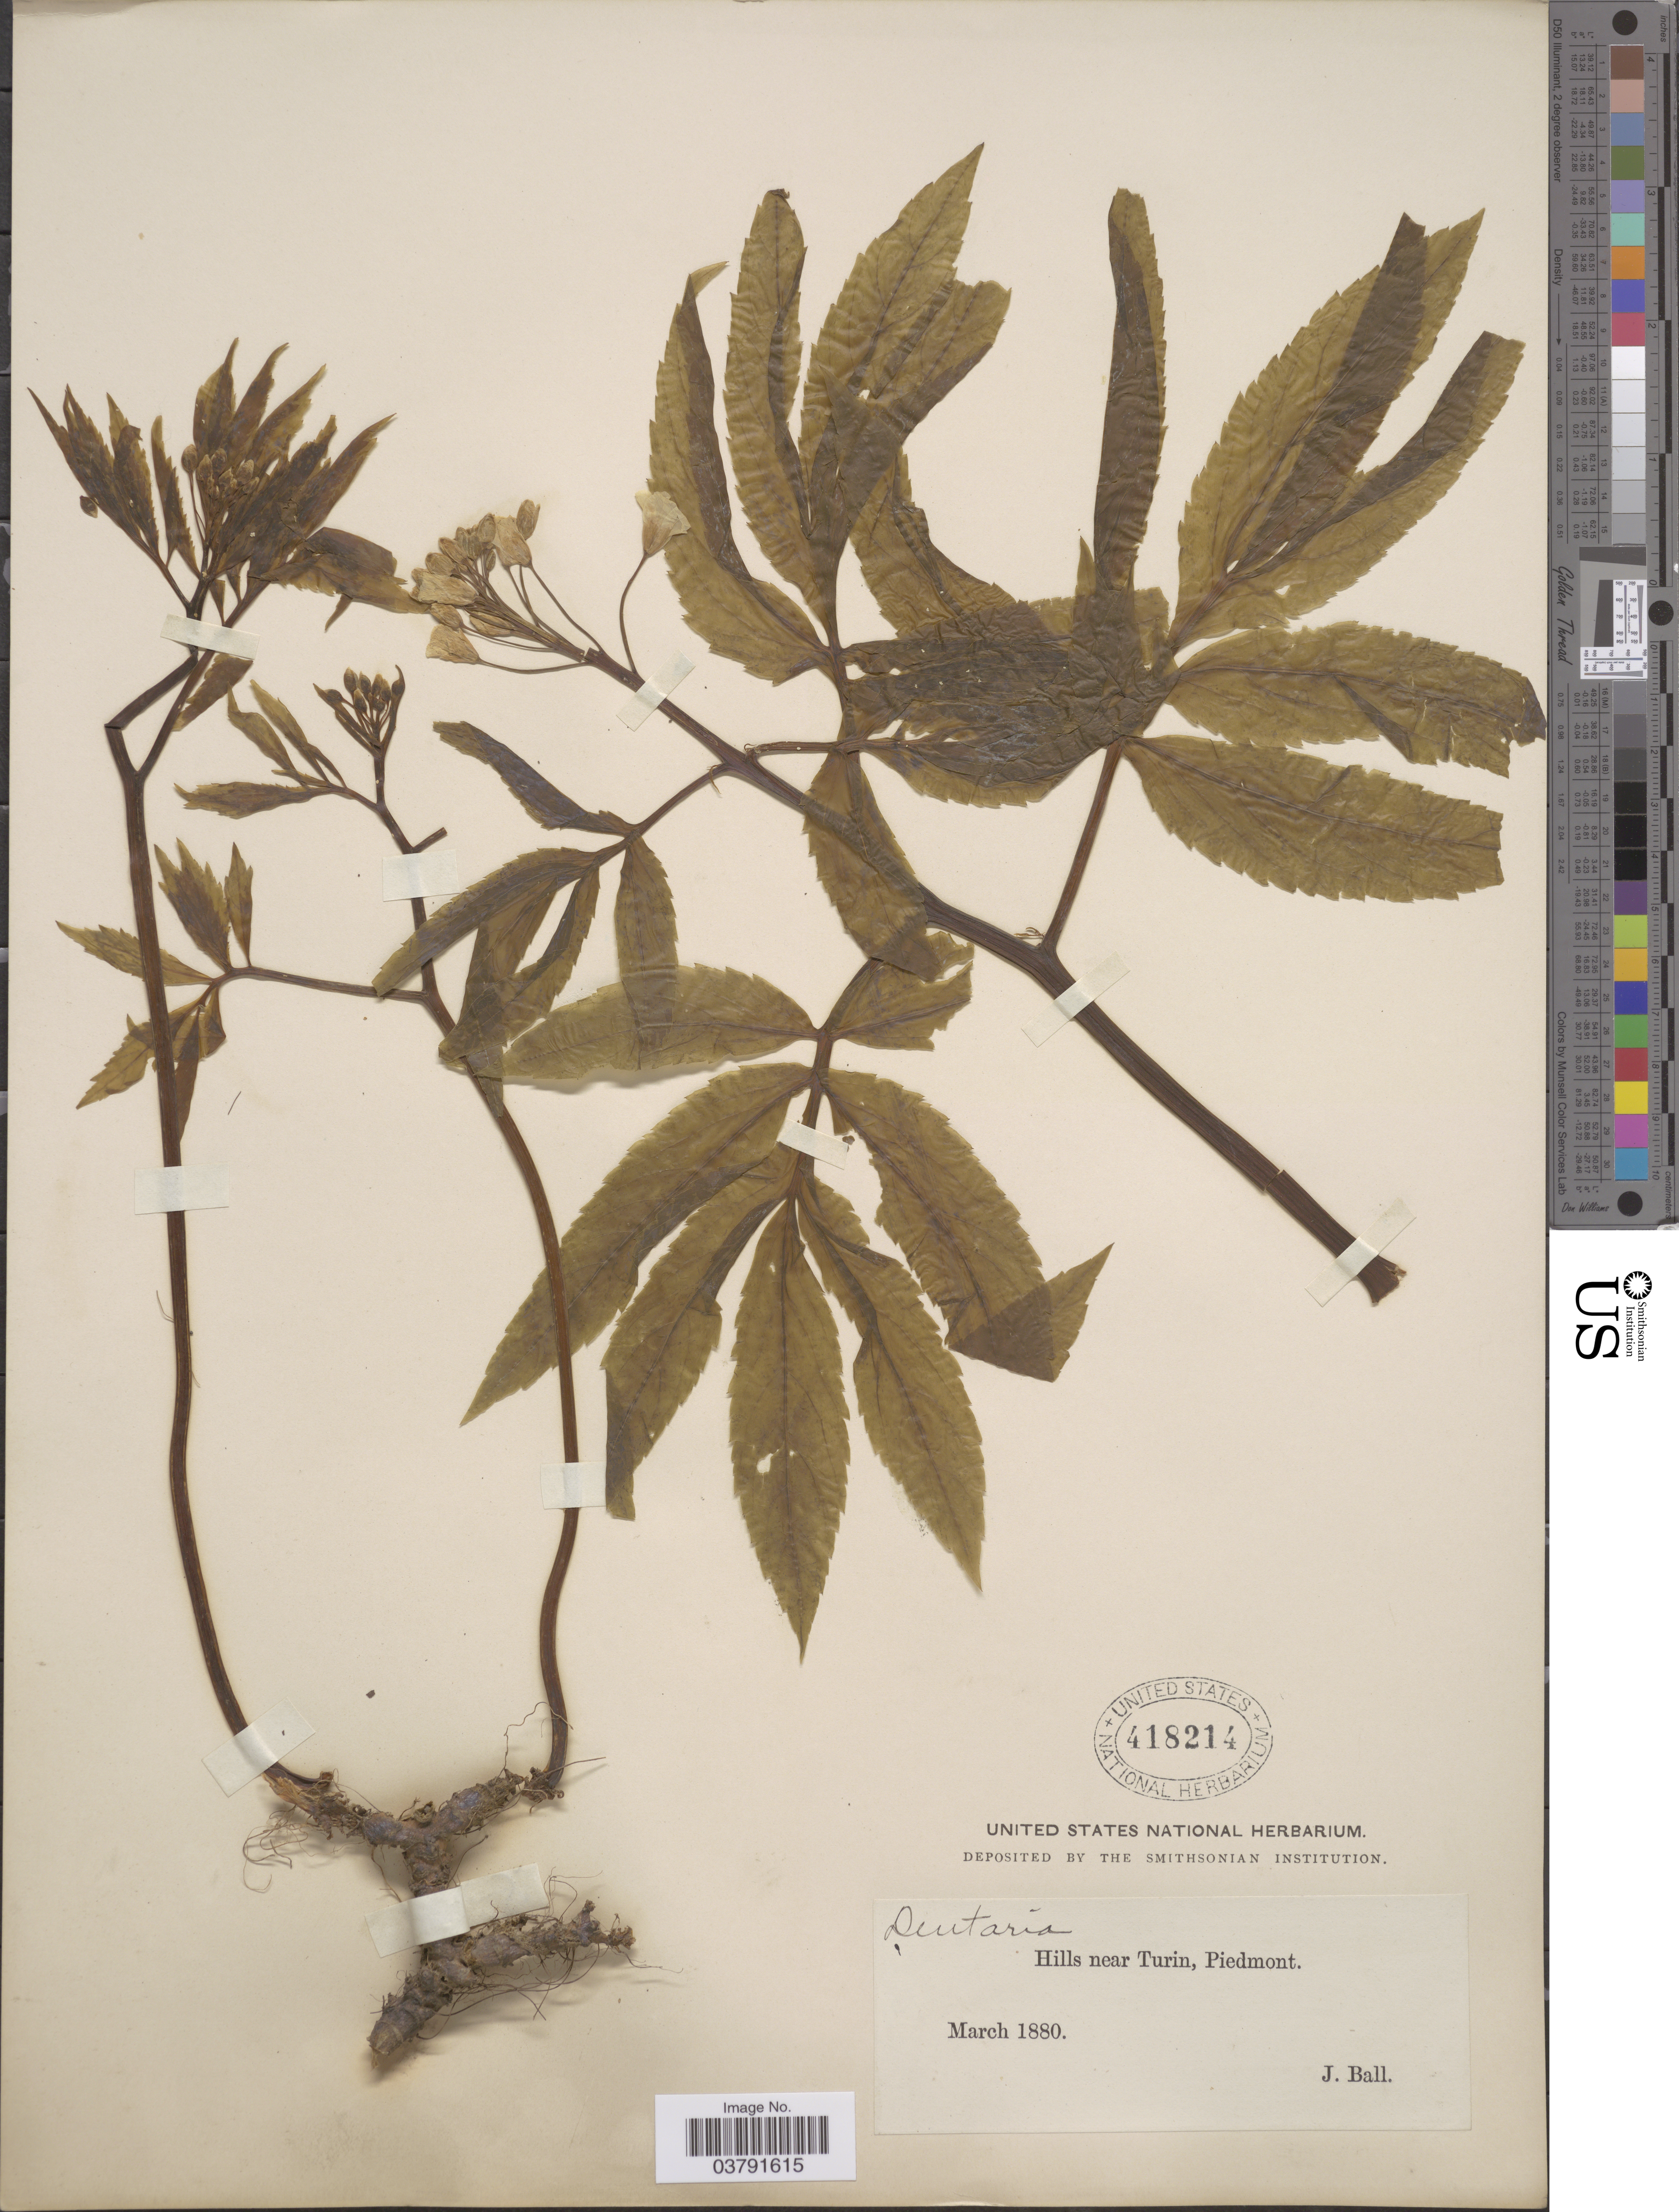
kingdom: Plantae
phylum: Tracheophyta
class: Magnoliopsida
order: Brassicales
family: Brassicaceae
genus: Dentaria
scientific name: Dentaria sp.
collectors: J. Ball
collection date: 1880-03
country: Italy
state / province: Piedmont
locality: Hills near Turin.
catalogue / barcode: US 418214